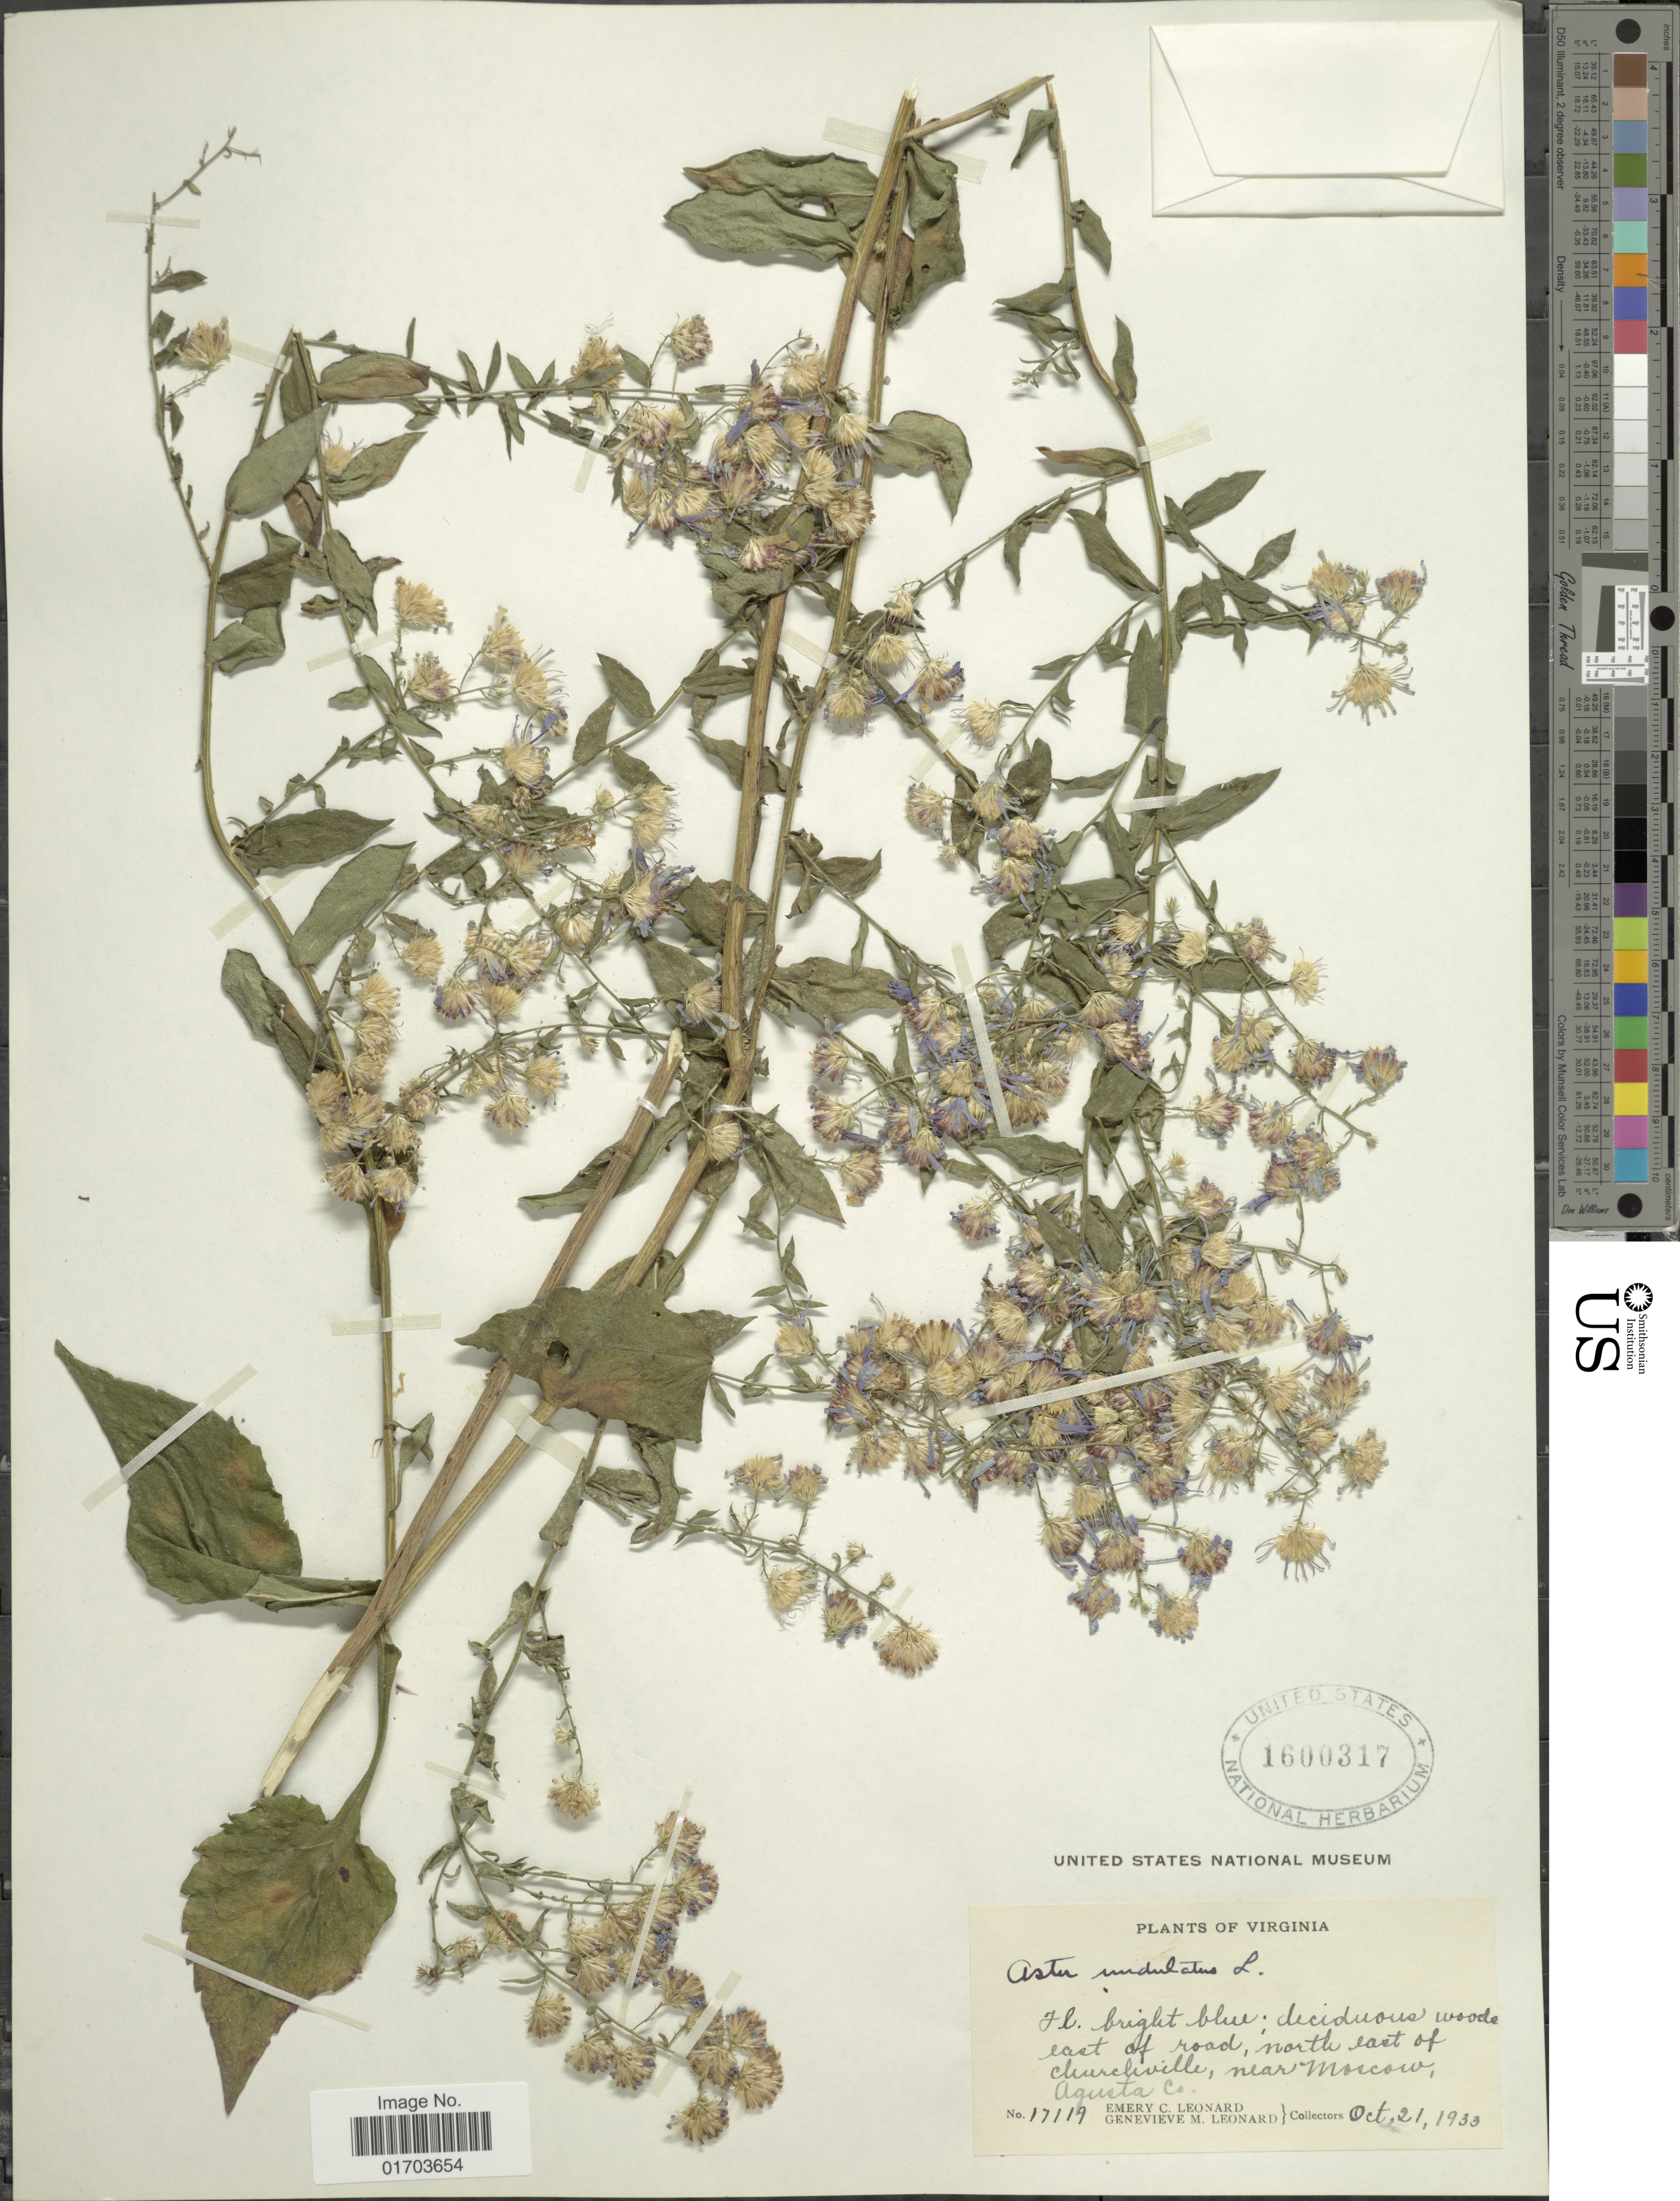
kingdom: Plantae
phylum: Tracheophyta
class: Magnoliopsida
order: Asterales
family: Asteraceae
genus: Symphyotrichum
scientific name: Symphyotrichum undulatum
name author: (L.) G.L. Nesom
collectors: E. C. Leonard & G. M. Leonard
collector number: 17119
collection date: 1933-10-21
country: United States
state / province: Virginia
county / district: Augusta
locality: Virginia. East of road, north east of Churchville, near Moscow, Agusta Co.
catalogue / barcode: US 1600317